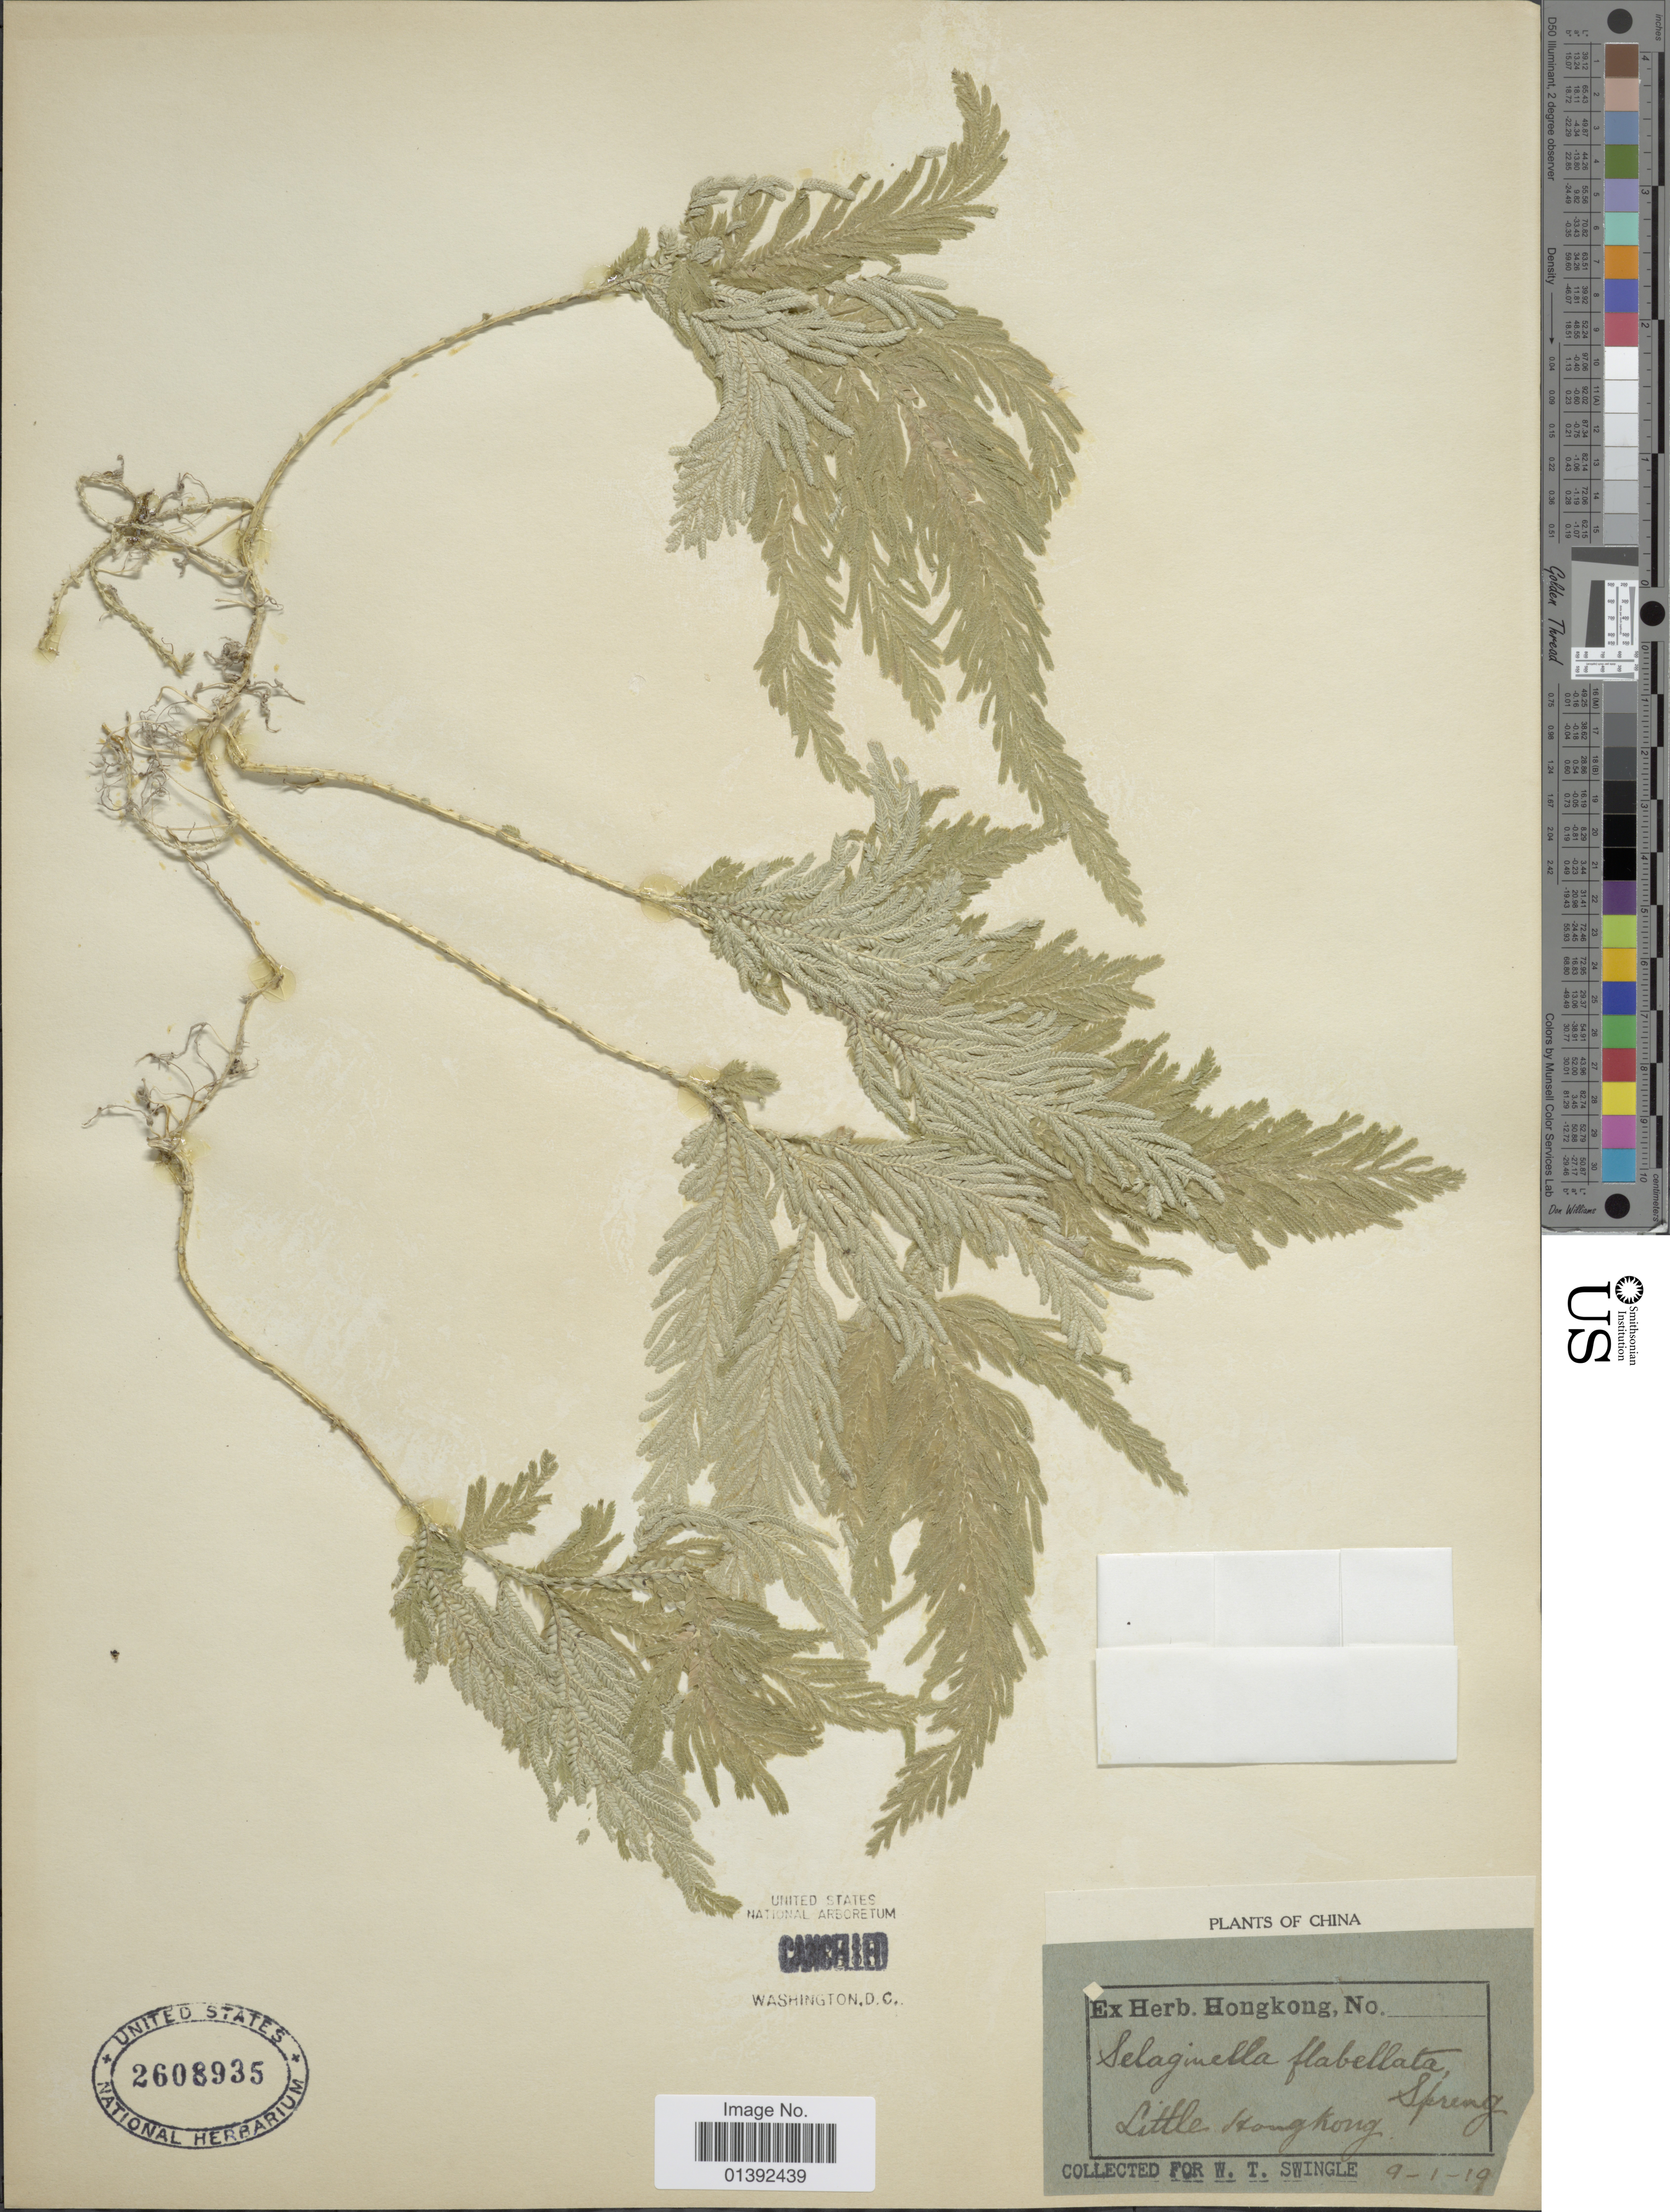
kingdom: Plantae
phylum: Tracheophyta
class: Lycopodiopsida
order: Selaginellales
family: Selaginellaceae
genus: Selaginella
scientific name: Selaginella sp.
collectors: W. T. Swingle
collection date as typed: Transcribed d/m/y: 9/1/19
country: China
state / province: Hong Kong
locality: Little Hong Kong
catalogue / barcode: US 2608935